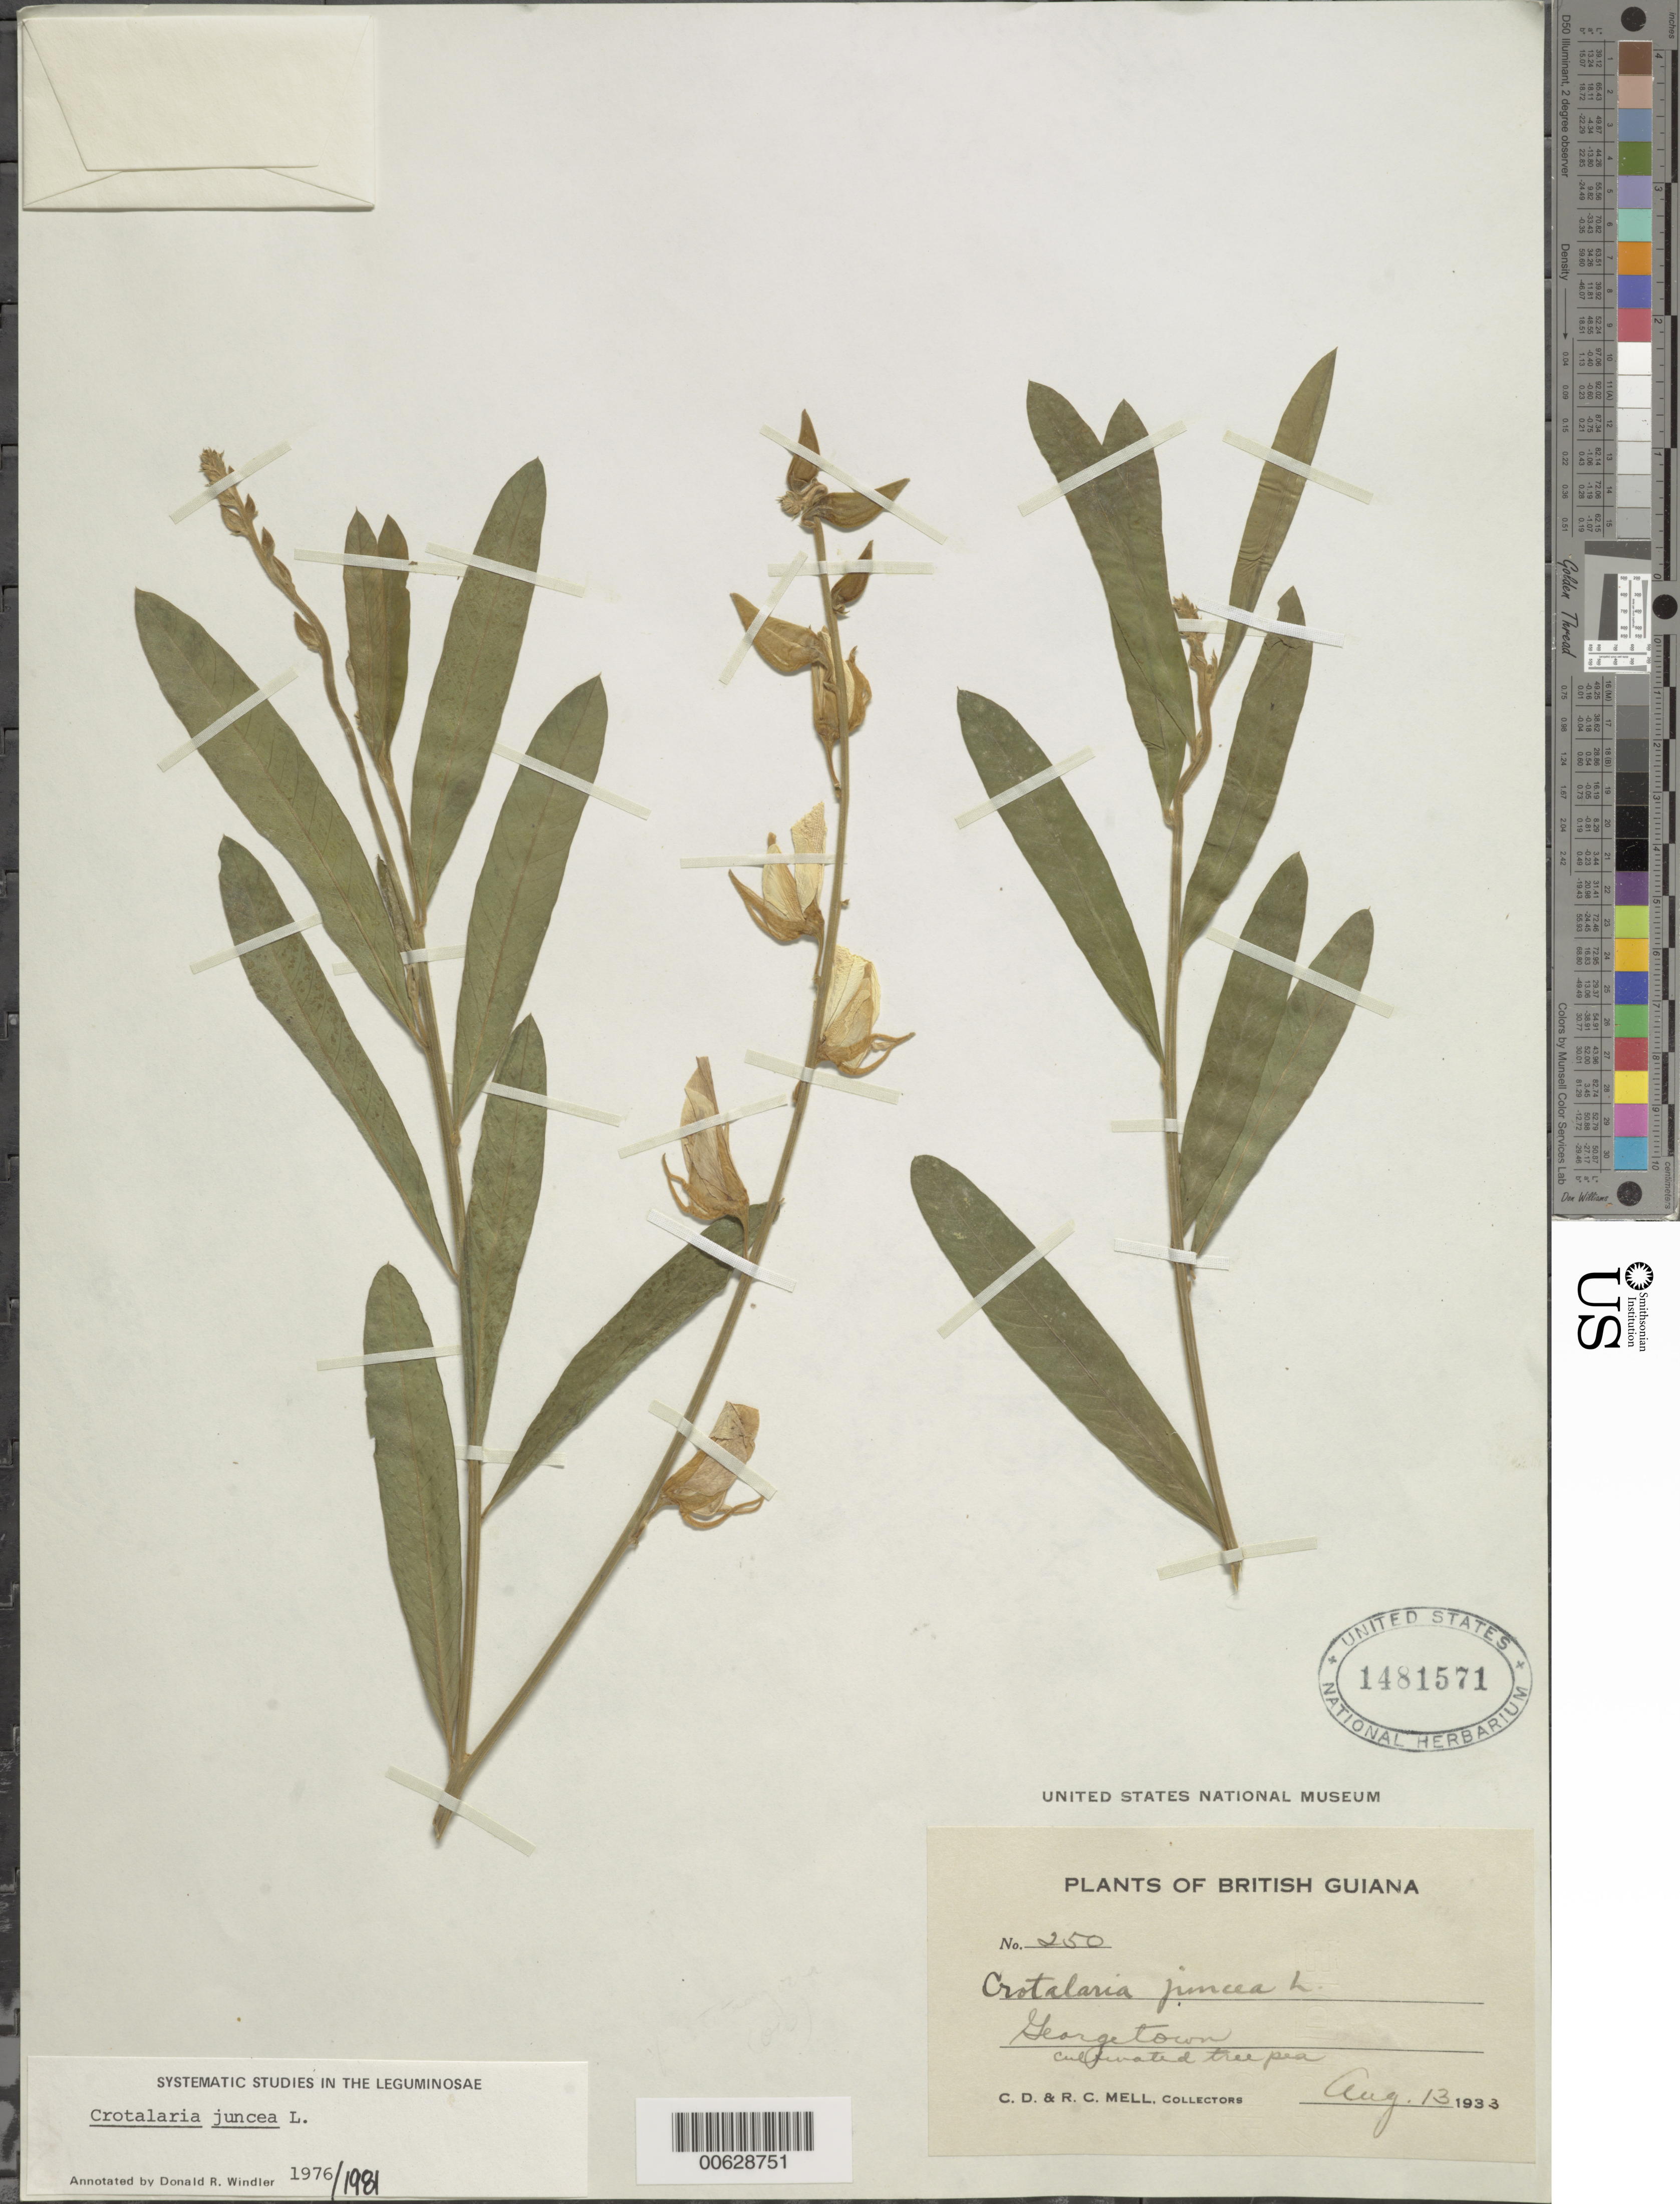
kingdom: Plantae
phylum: Tracheophyta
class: Magnoliopsida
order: Fabales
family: Fabaceae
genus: Crotalaria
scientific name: Crotalaria juncea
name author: L.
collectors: C. D. Mell & R. Mell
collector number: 250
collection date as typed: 13-Aug-33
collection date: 1933-08-13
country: Guyana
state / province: Demerara-Mahaica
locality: Georgetown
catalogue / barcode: US 1481571